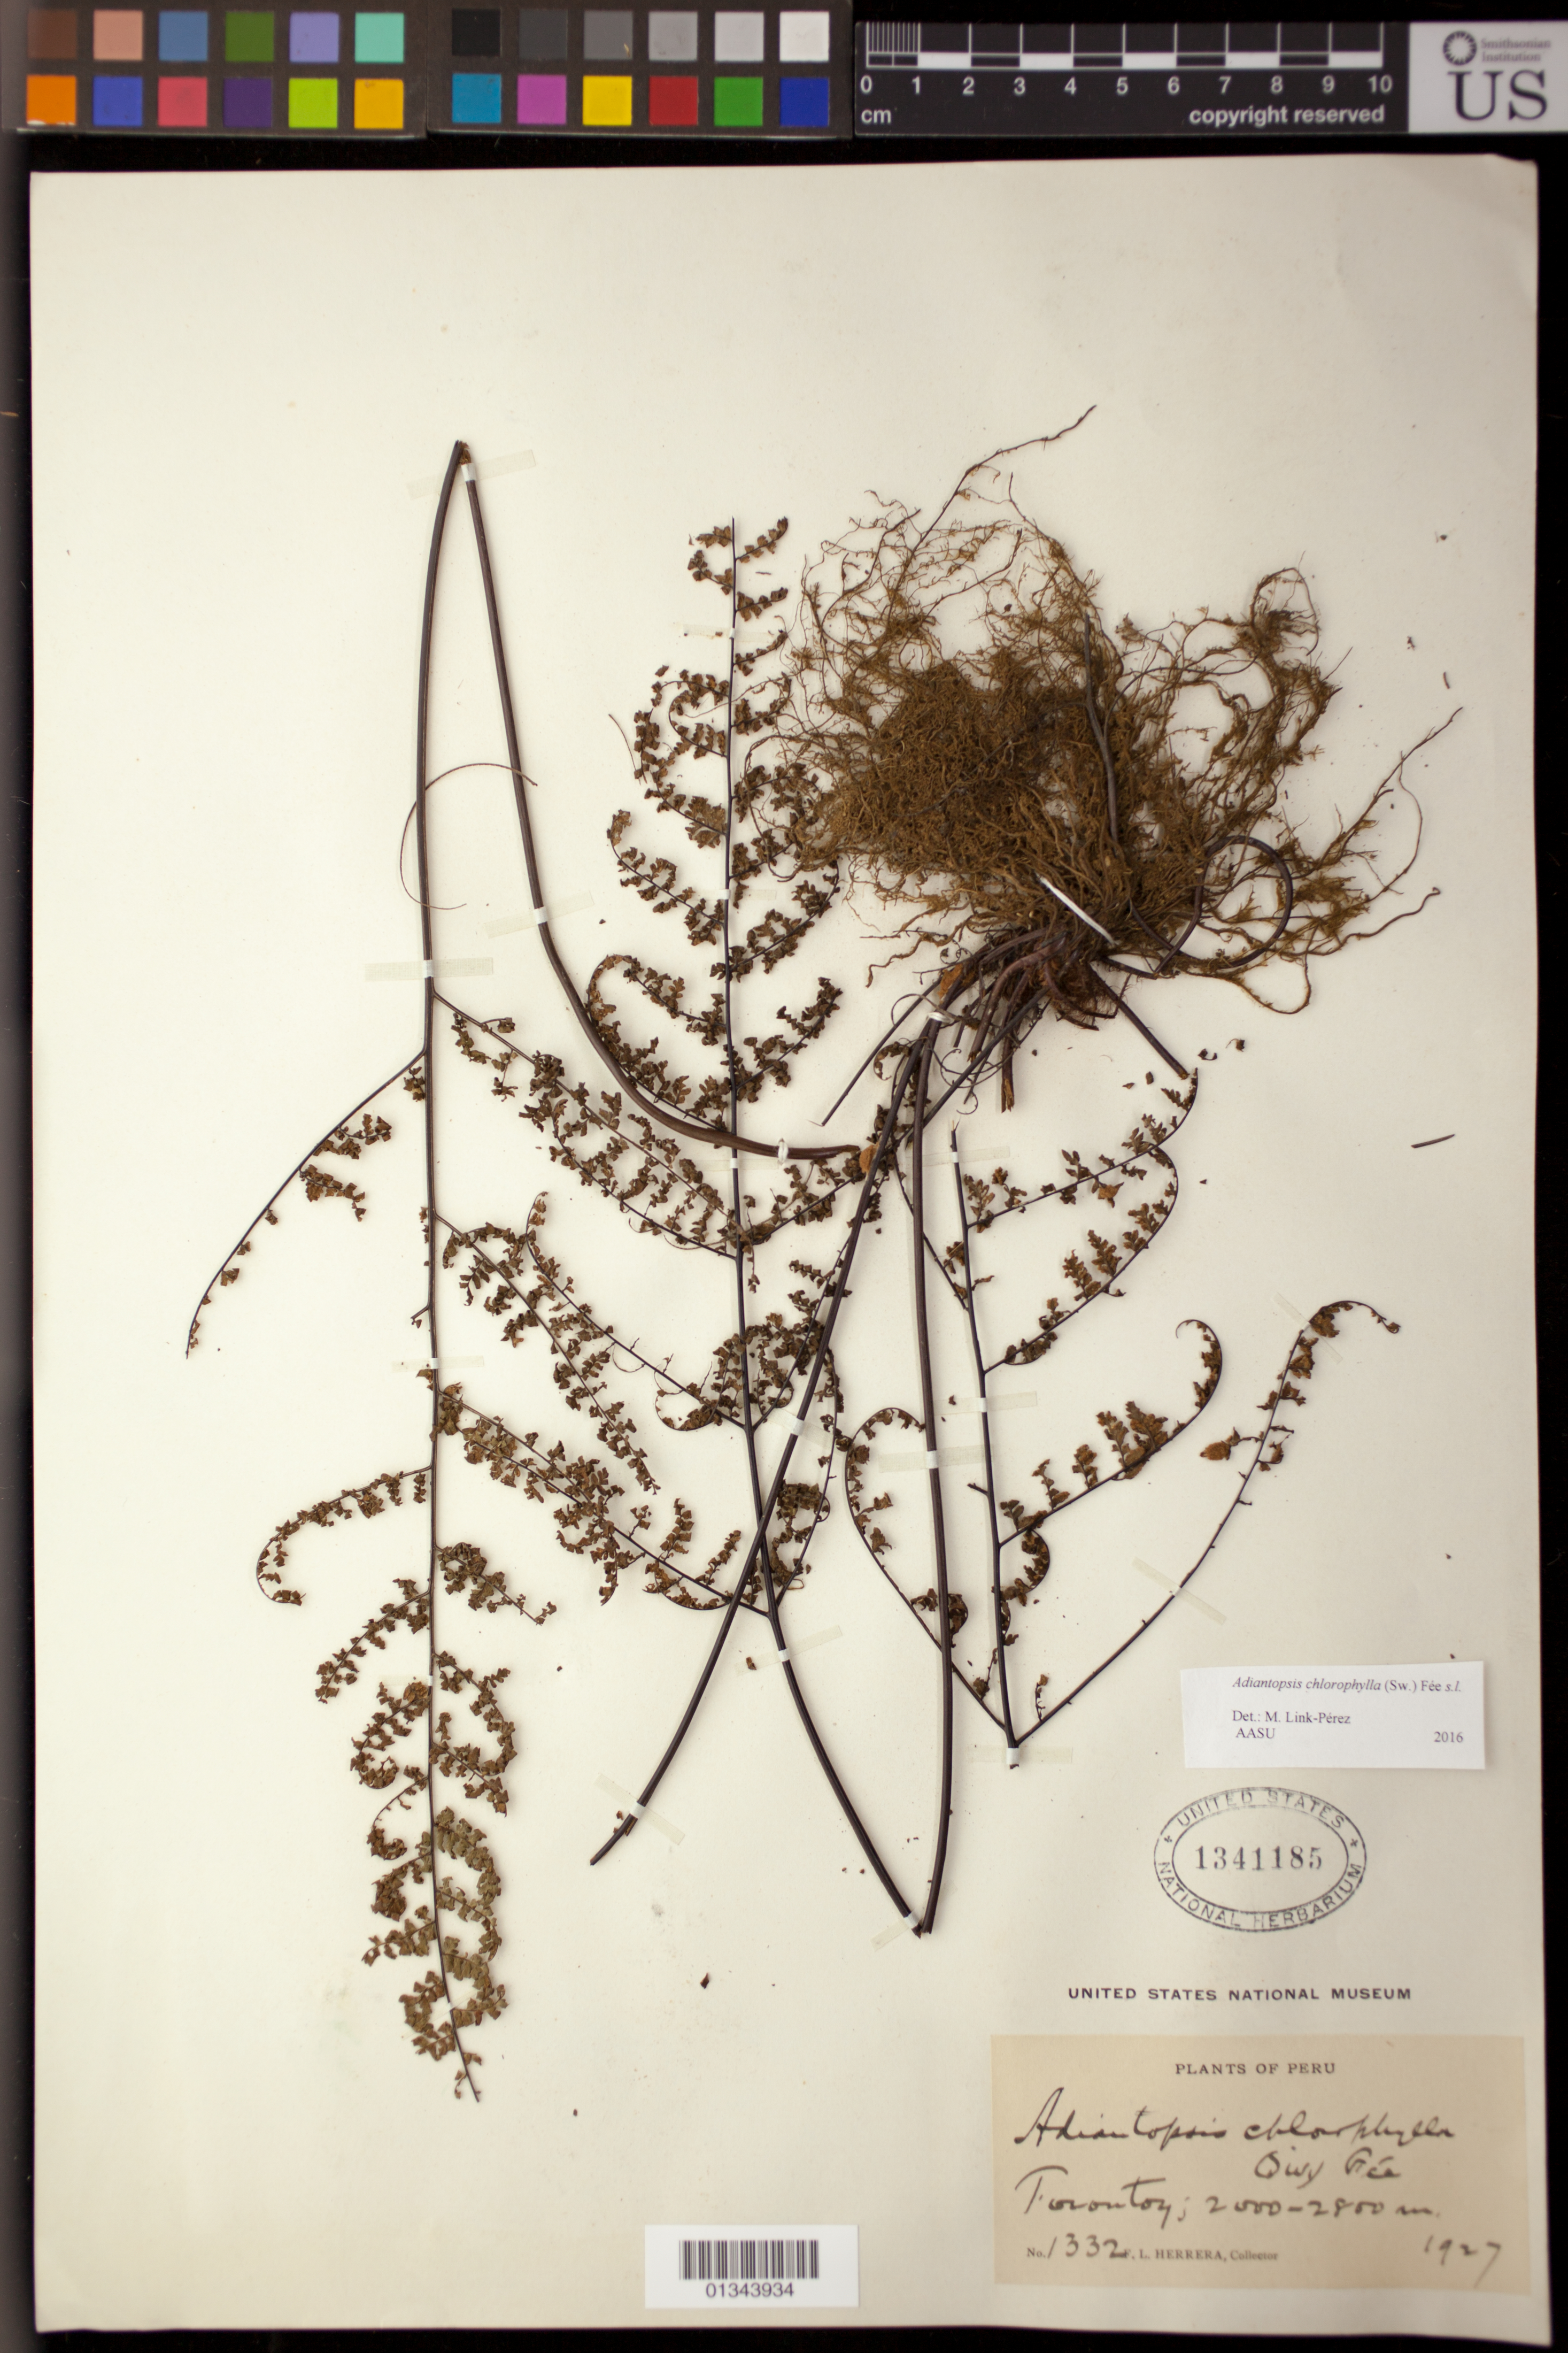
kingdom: Plantae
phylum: Tracheophyta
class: Polypodiopsida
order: Polypodiales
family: Pteridaceae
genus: Adiantopsis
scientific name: Adiantopsis chlorophylla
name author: (Sw.) Fée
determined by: Link-Perez, Melanie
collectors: F. L. Herrera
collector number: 1332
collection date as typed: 1927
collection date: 1927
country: Peru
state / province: Cusco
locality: Forontoy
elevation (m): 2000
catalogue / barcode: US 1341185